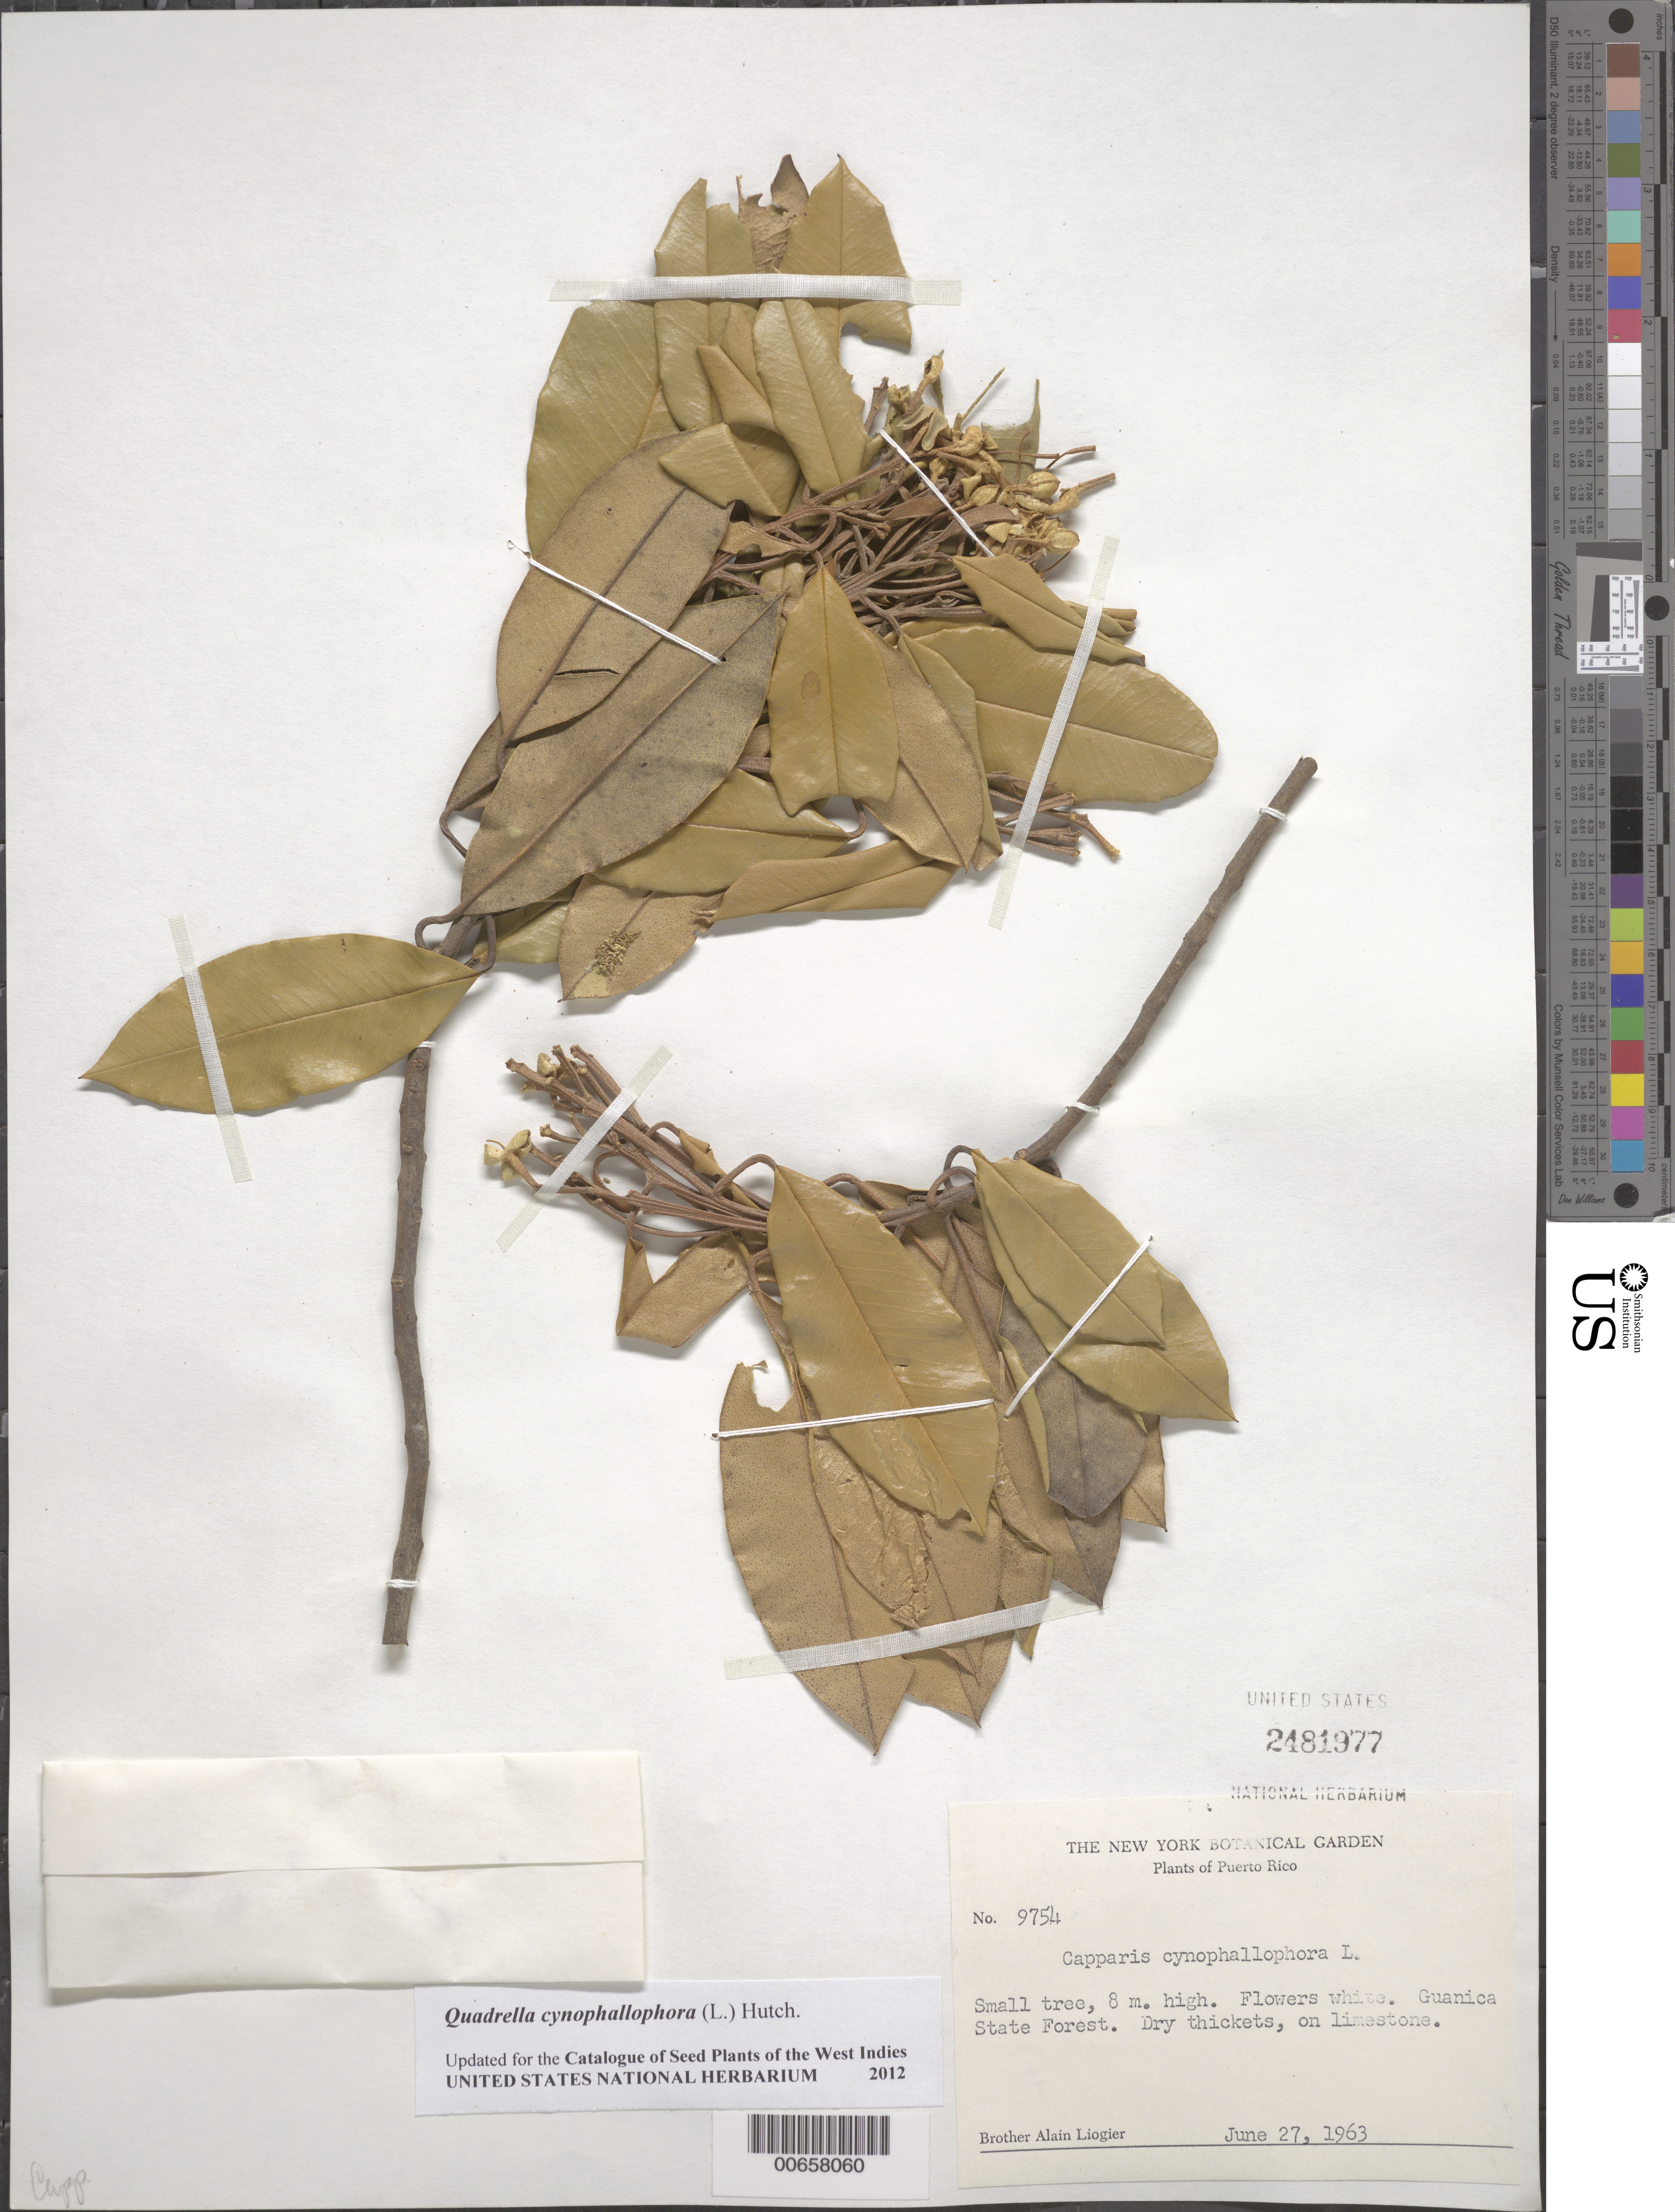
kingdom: Plantae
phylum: Tracheophyta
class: Magnoliopsida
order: Brassicales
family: Capparaceae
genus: Capparis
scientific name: Capparis cynophallophora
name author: L.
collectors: A. H. Liogier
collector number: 9754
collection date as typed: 27 Jun 1963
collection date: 1963-06-27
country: Puerto Rico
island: Greater Antilles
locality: Guanica State Forest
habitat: Dry thickets, on limestone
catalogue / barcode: US 2481977